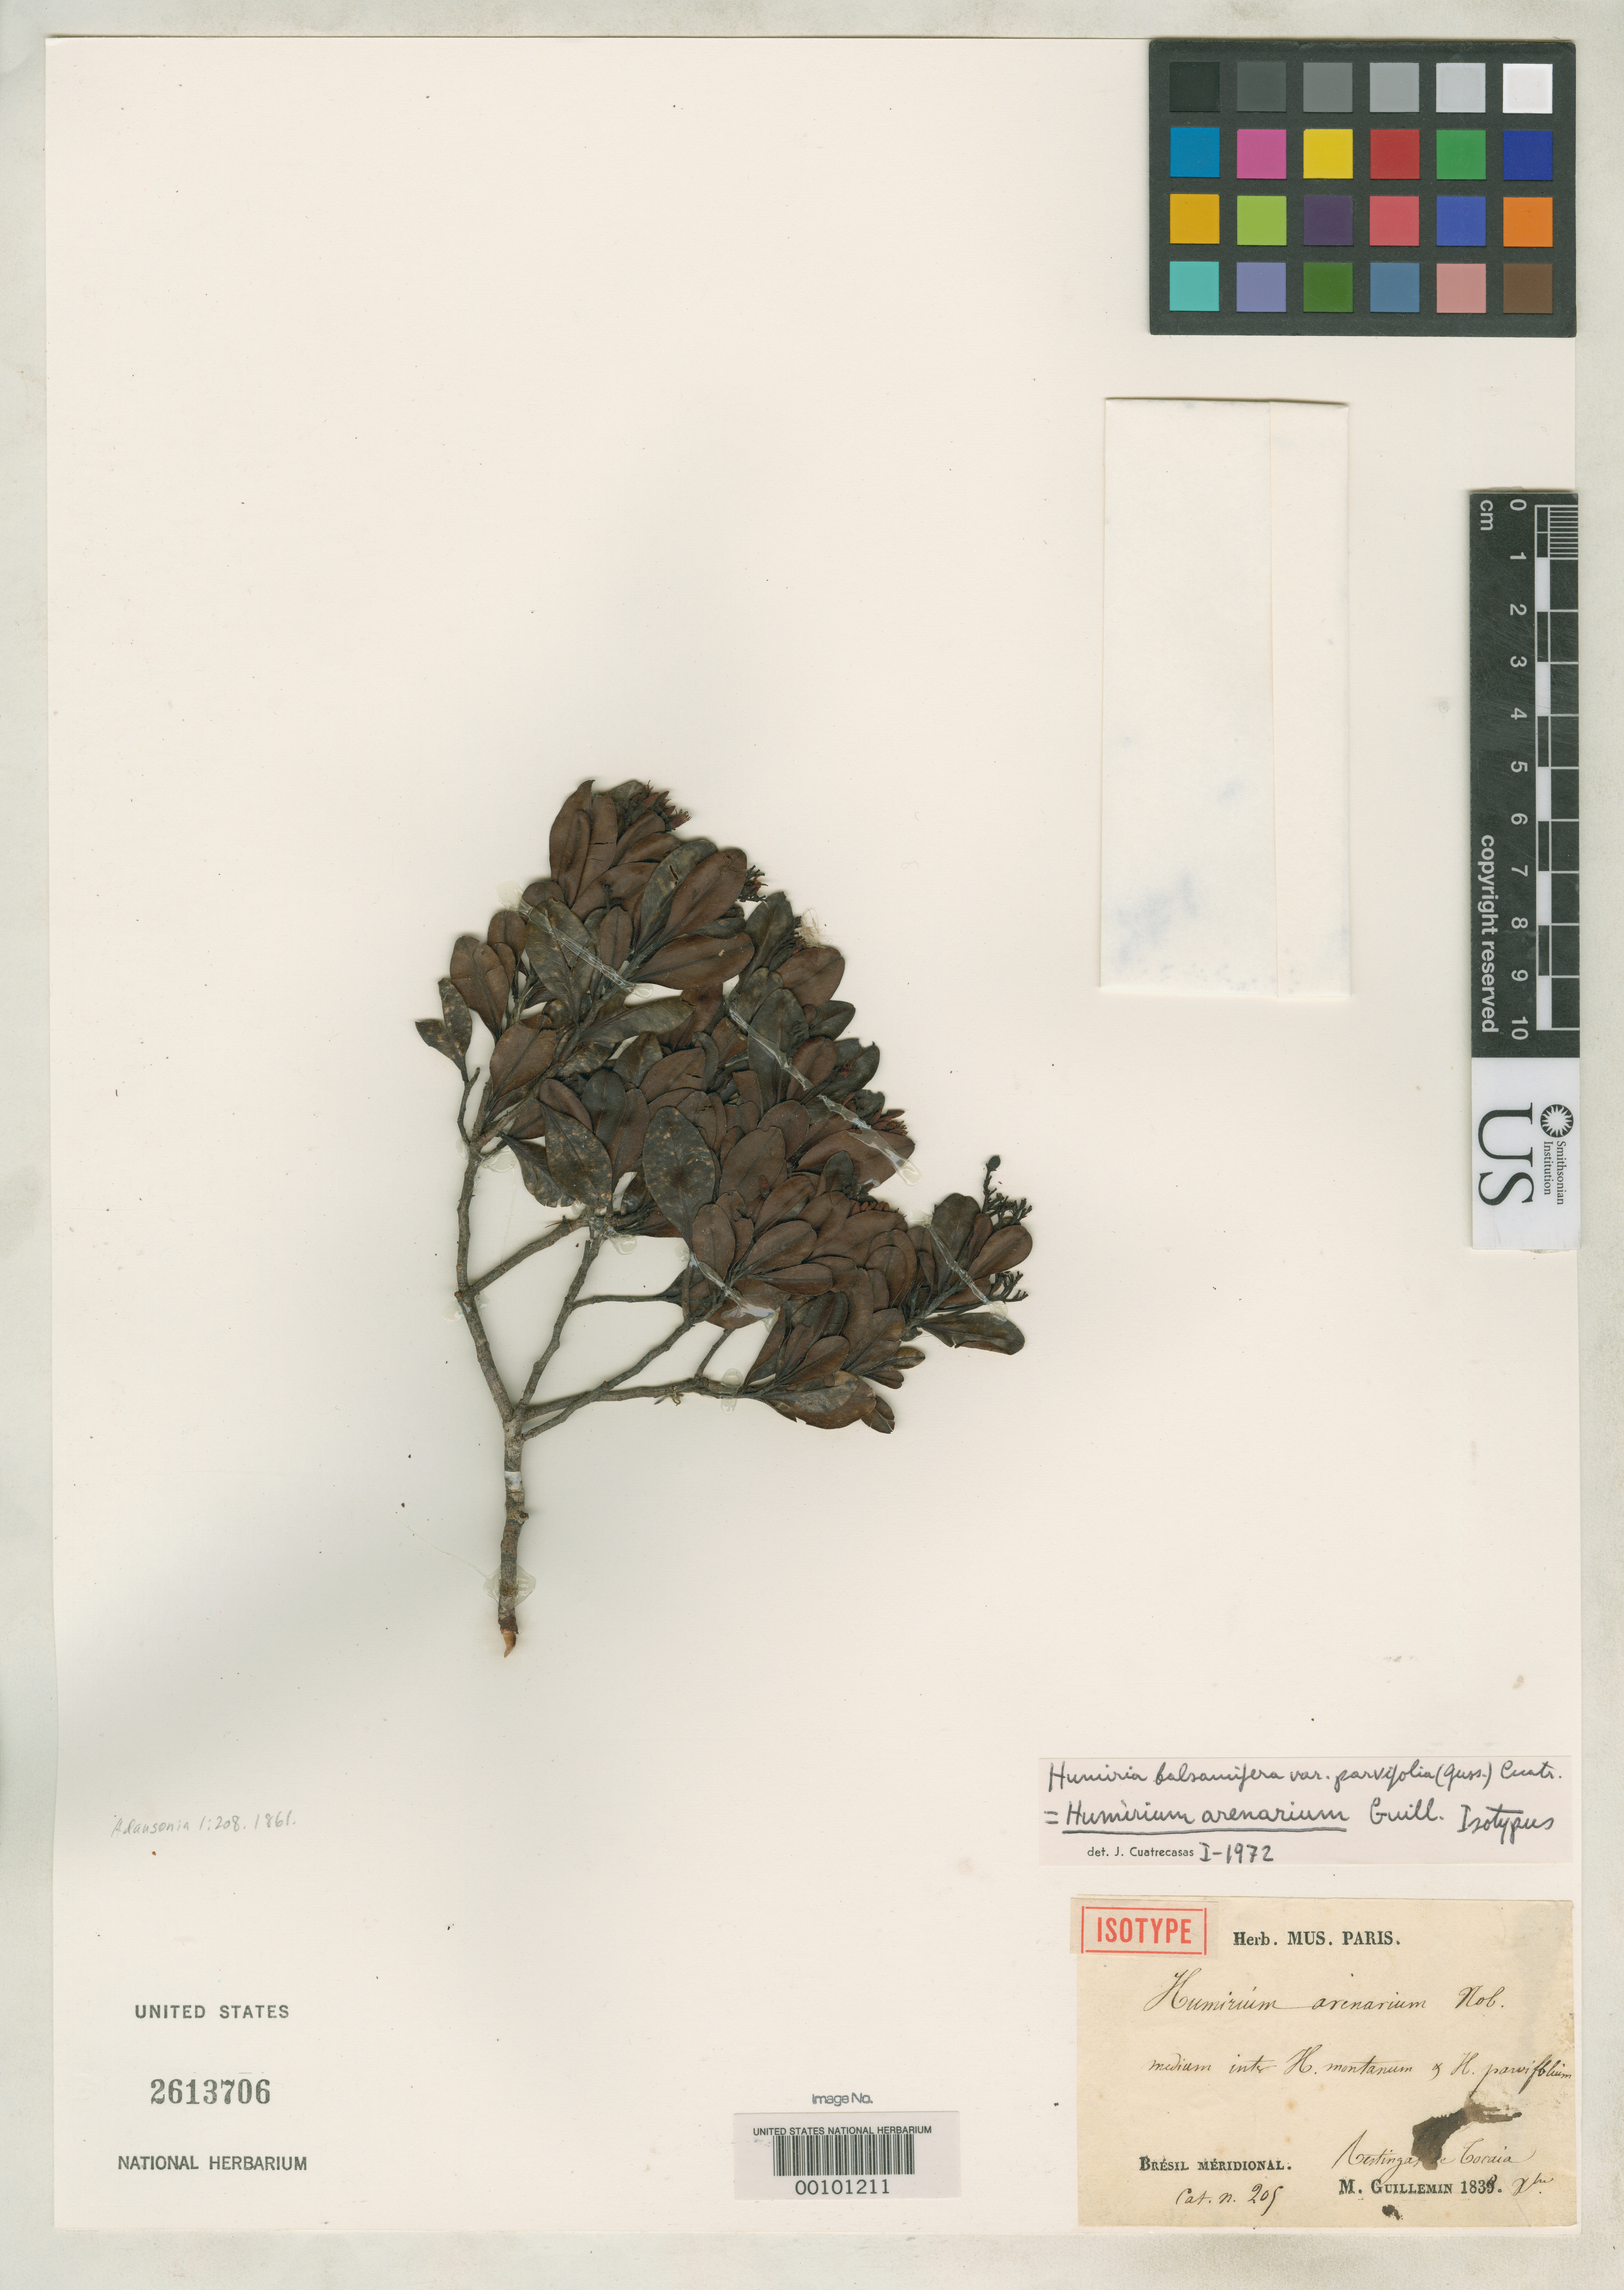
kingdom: Plantae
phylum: Tracheophyta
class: Magnoliopsida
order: Malpighiales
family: Humiriaceae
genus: Humiria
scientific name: Humiria arenaria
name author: Guill.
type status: Isotype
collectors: J. B. A. Guillemin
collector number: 205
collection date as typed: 1838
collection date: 1838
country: Brazil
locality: Toraia.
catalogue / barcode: US 2613706